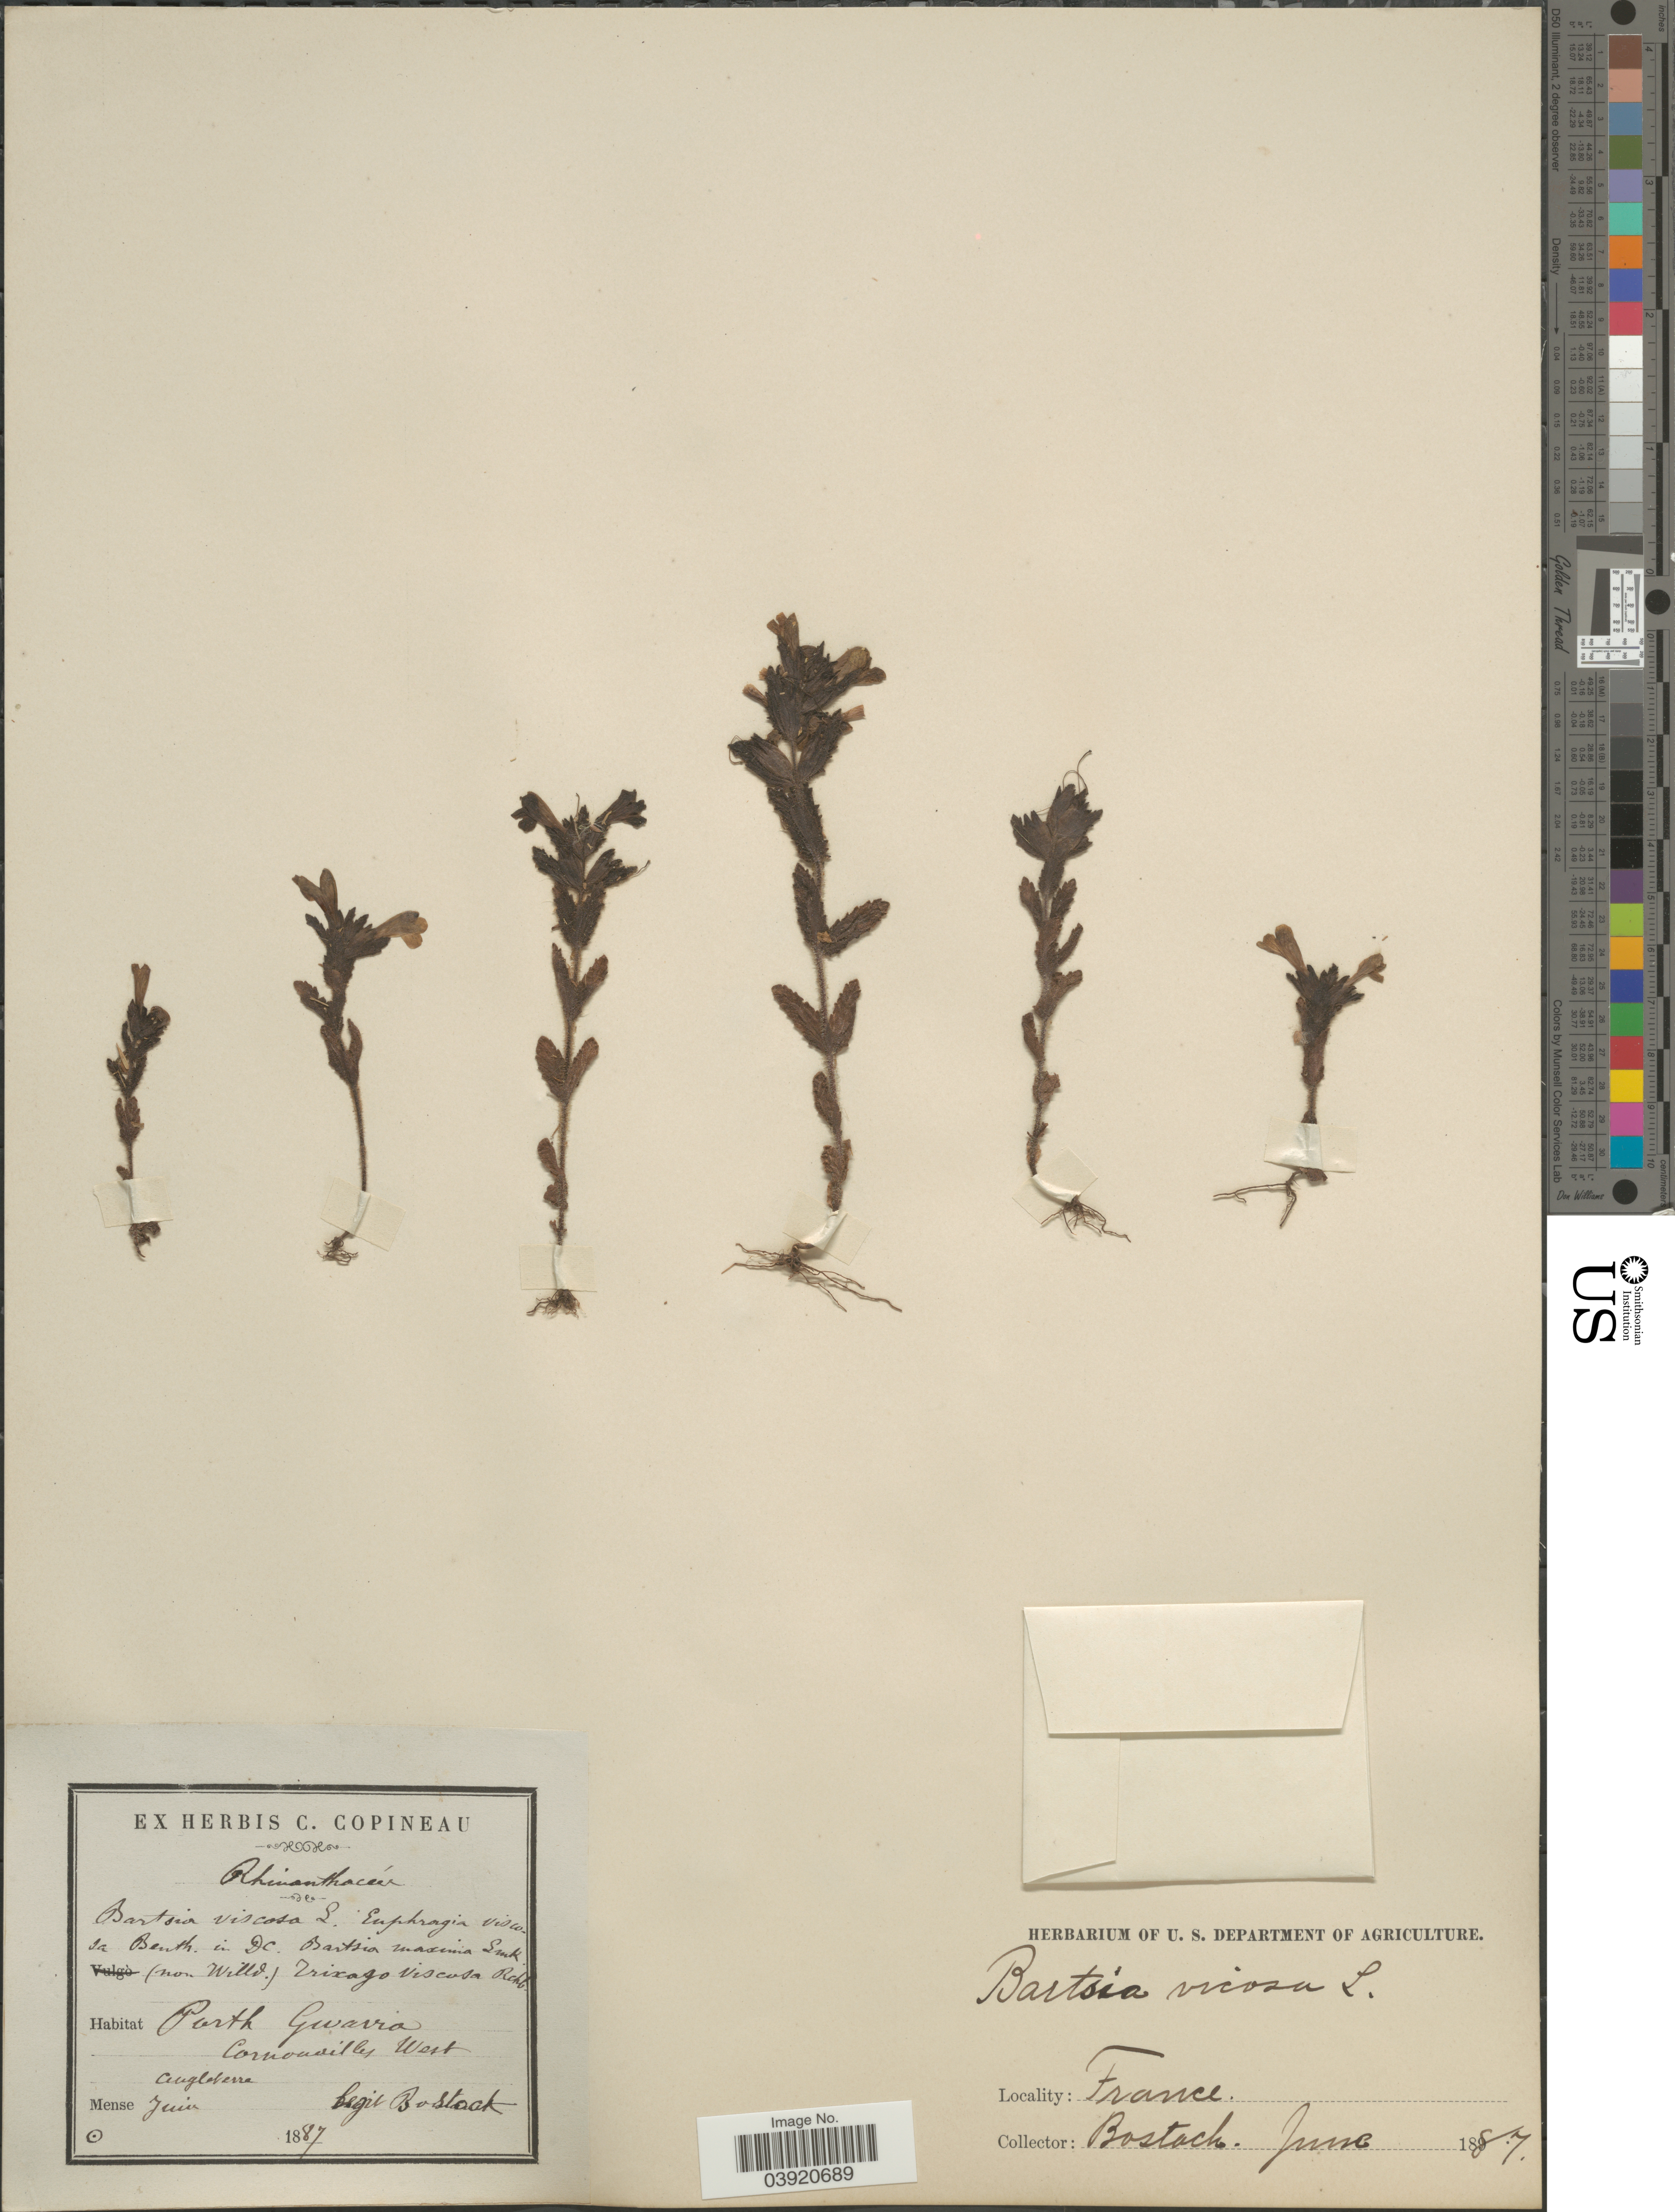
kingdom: Plantae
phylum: Tracheophyta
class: Magnoliopsida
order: Lamiales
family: Orobanchaceae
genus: Bellardia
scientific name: Bellardia viscosa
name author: (L.) Fisch. & C.A. Mey.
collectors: Bostack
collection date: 1887-06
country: France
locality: Porth Guaira. Cornouvilles West.